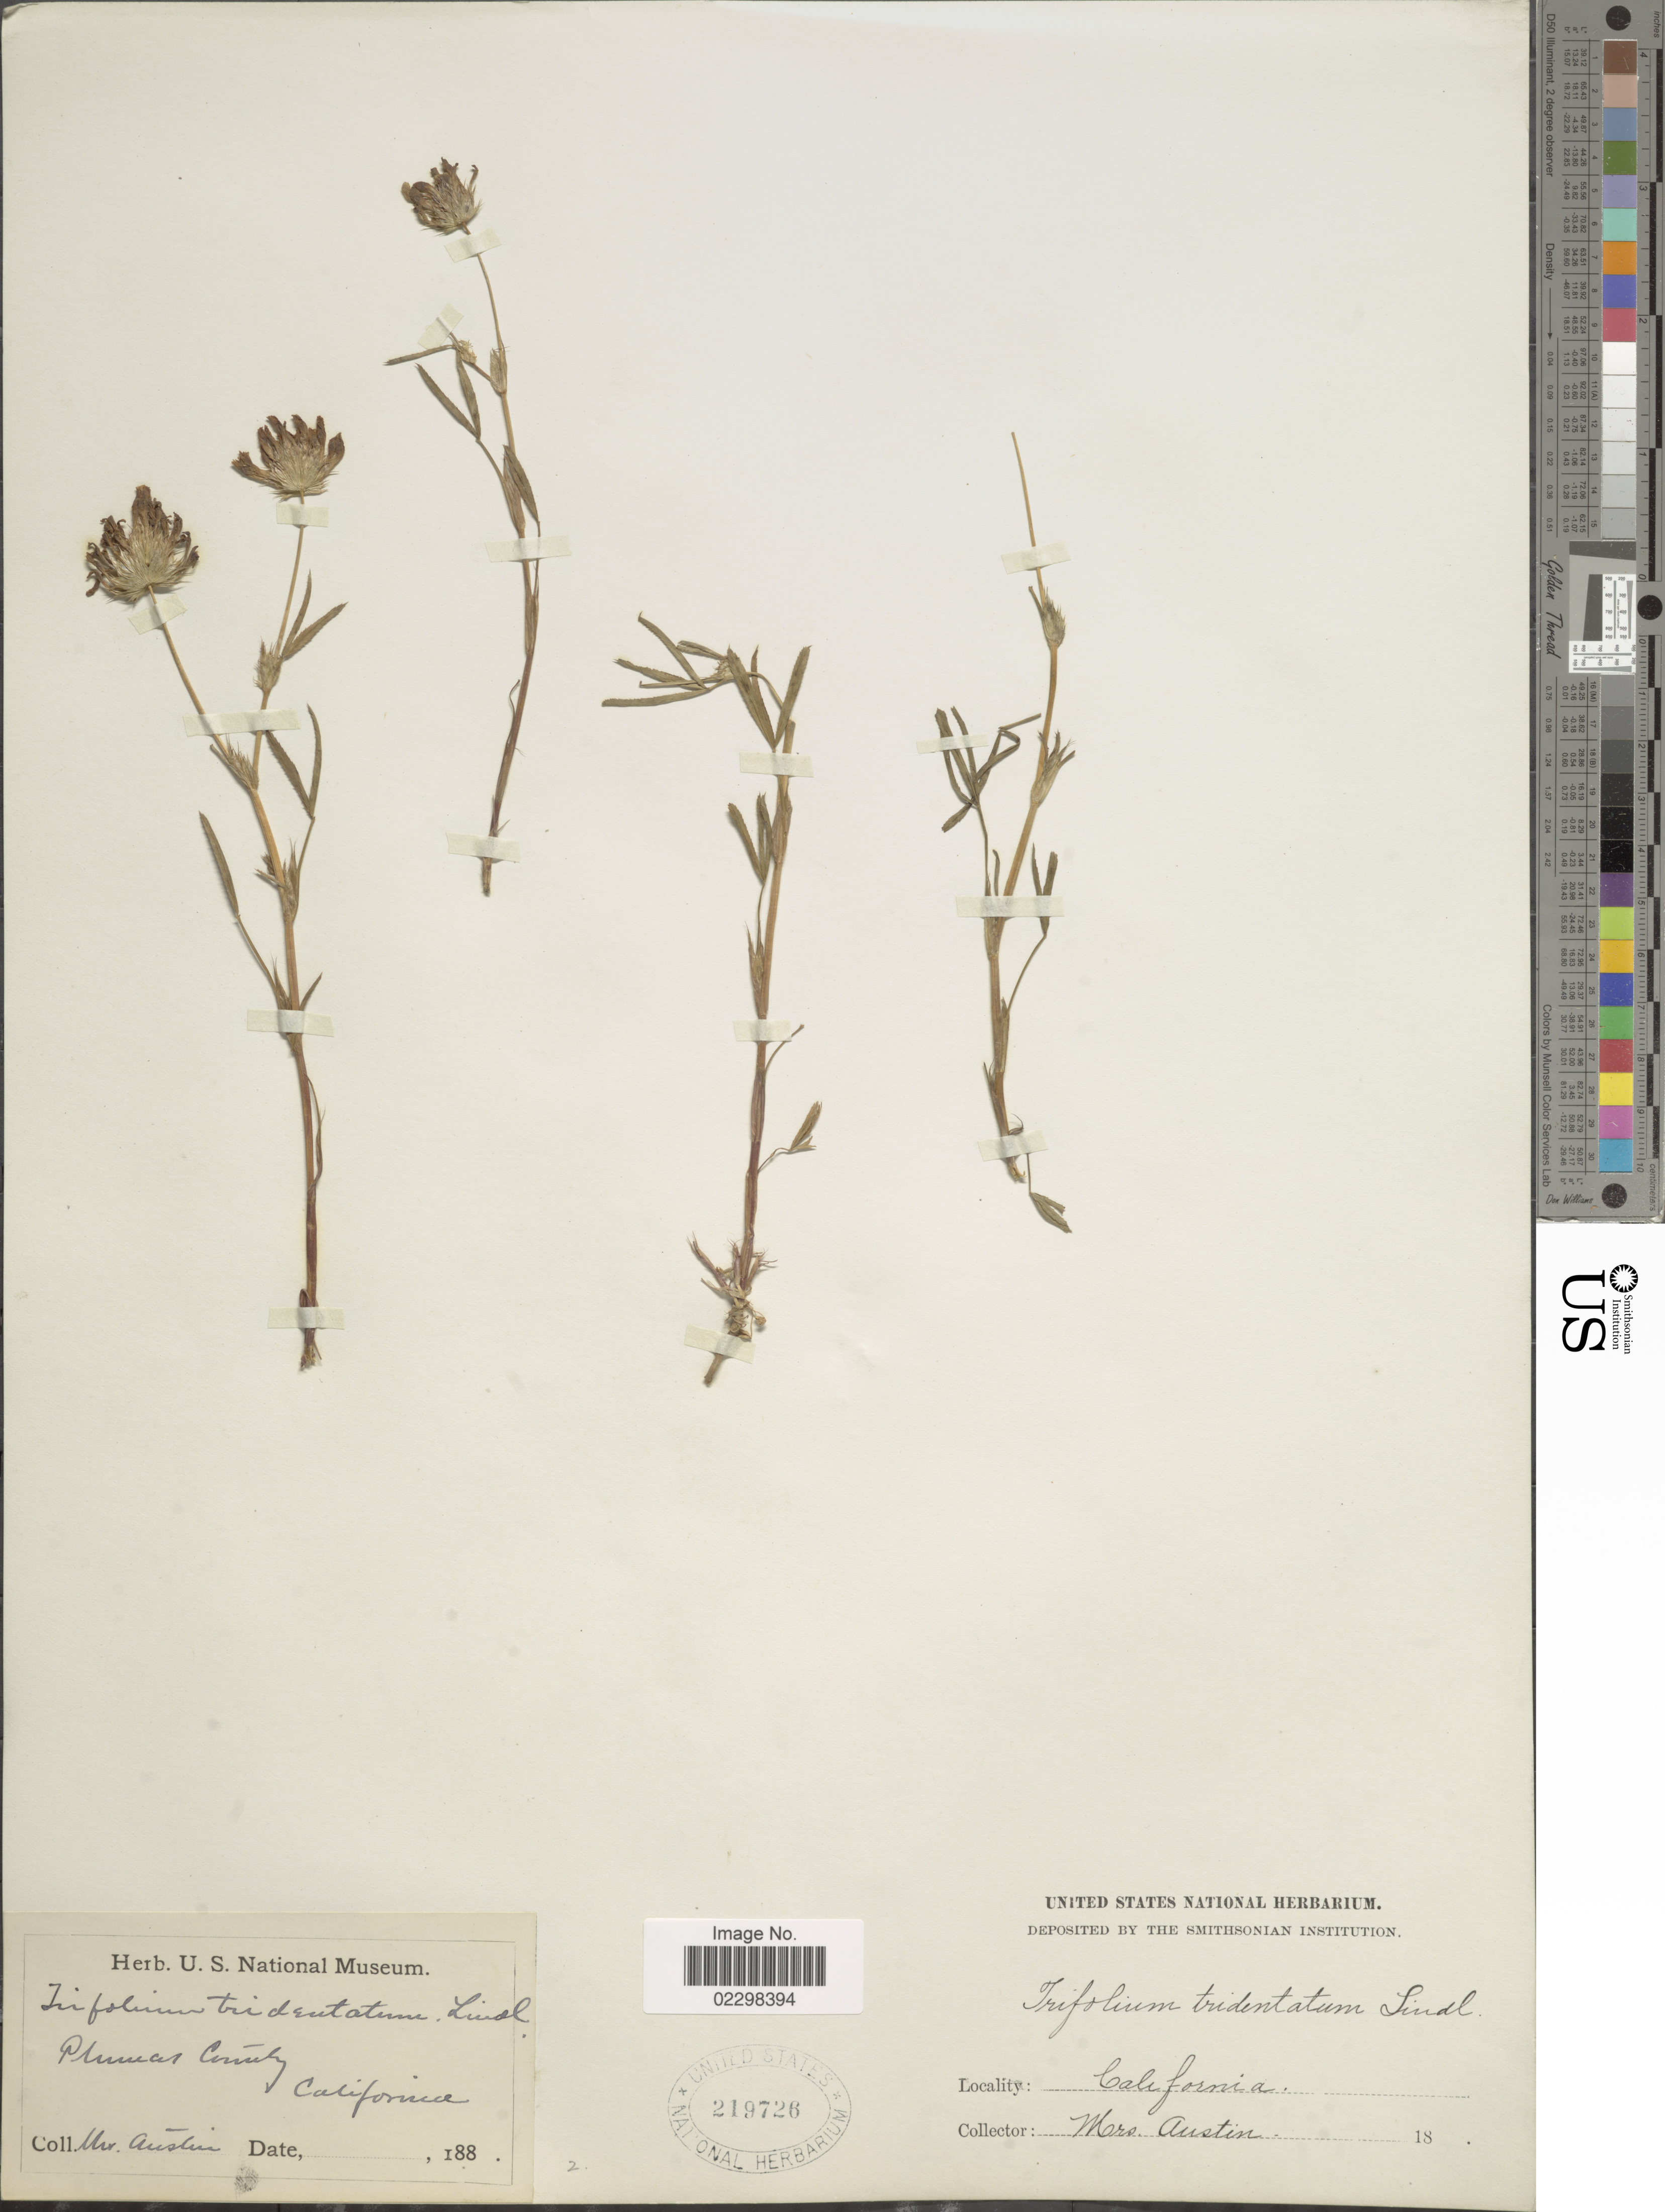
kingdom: Plantae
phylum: Tracheophyta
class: Magnoliopsida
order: Fabales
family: Fabaceae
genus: Trifolium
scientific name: Trifolium tridentatum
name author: Lindl.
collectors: Austin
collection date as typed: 188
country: United States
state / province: California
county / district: Plumas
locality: Plumas County, California.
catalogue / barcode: US 219726